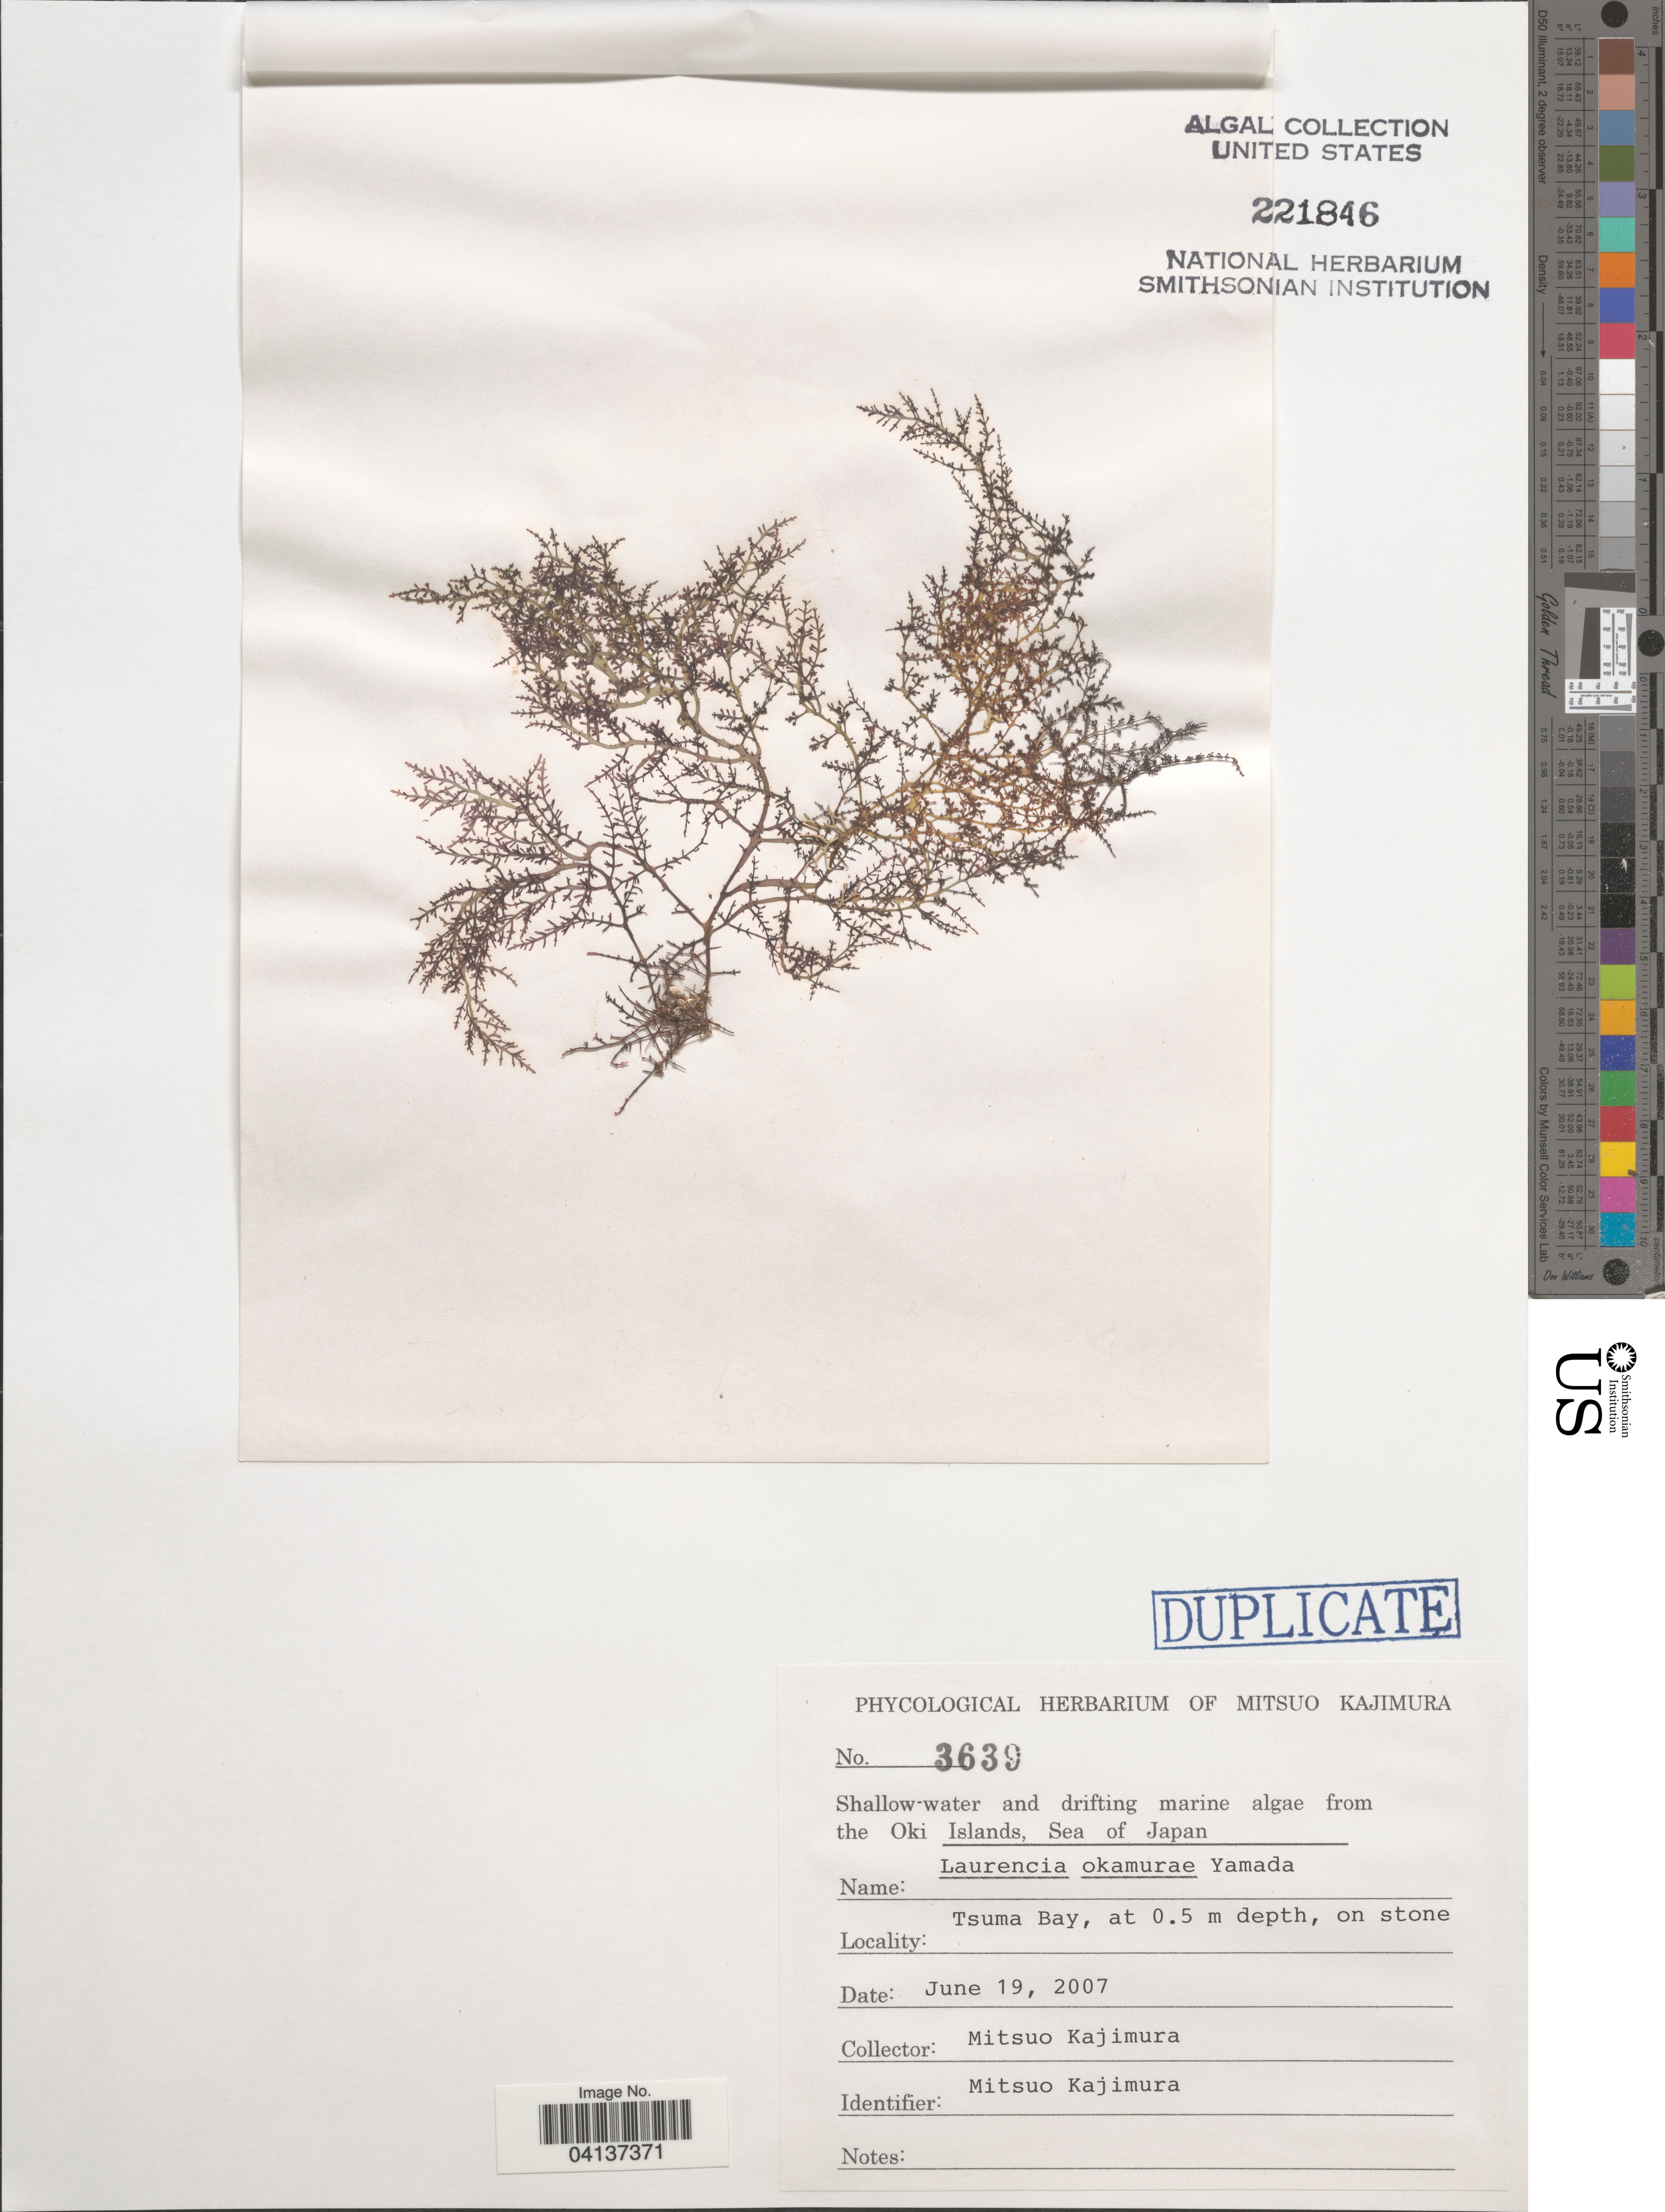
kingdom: Plantae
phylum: Rhodophyta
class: Florideophyceae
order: Ceramiales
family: Rhodomelaceae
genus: Laurencia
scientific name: Laurencia okamurae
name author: Yamada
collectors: M. Kajimura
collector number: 3639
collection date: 2007-06-19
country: Japan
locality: The Oki Islands, Sea of Japan. Tsuma Bay.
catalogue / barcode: US 221846